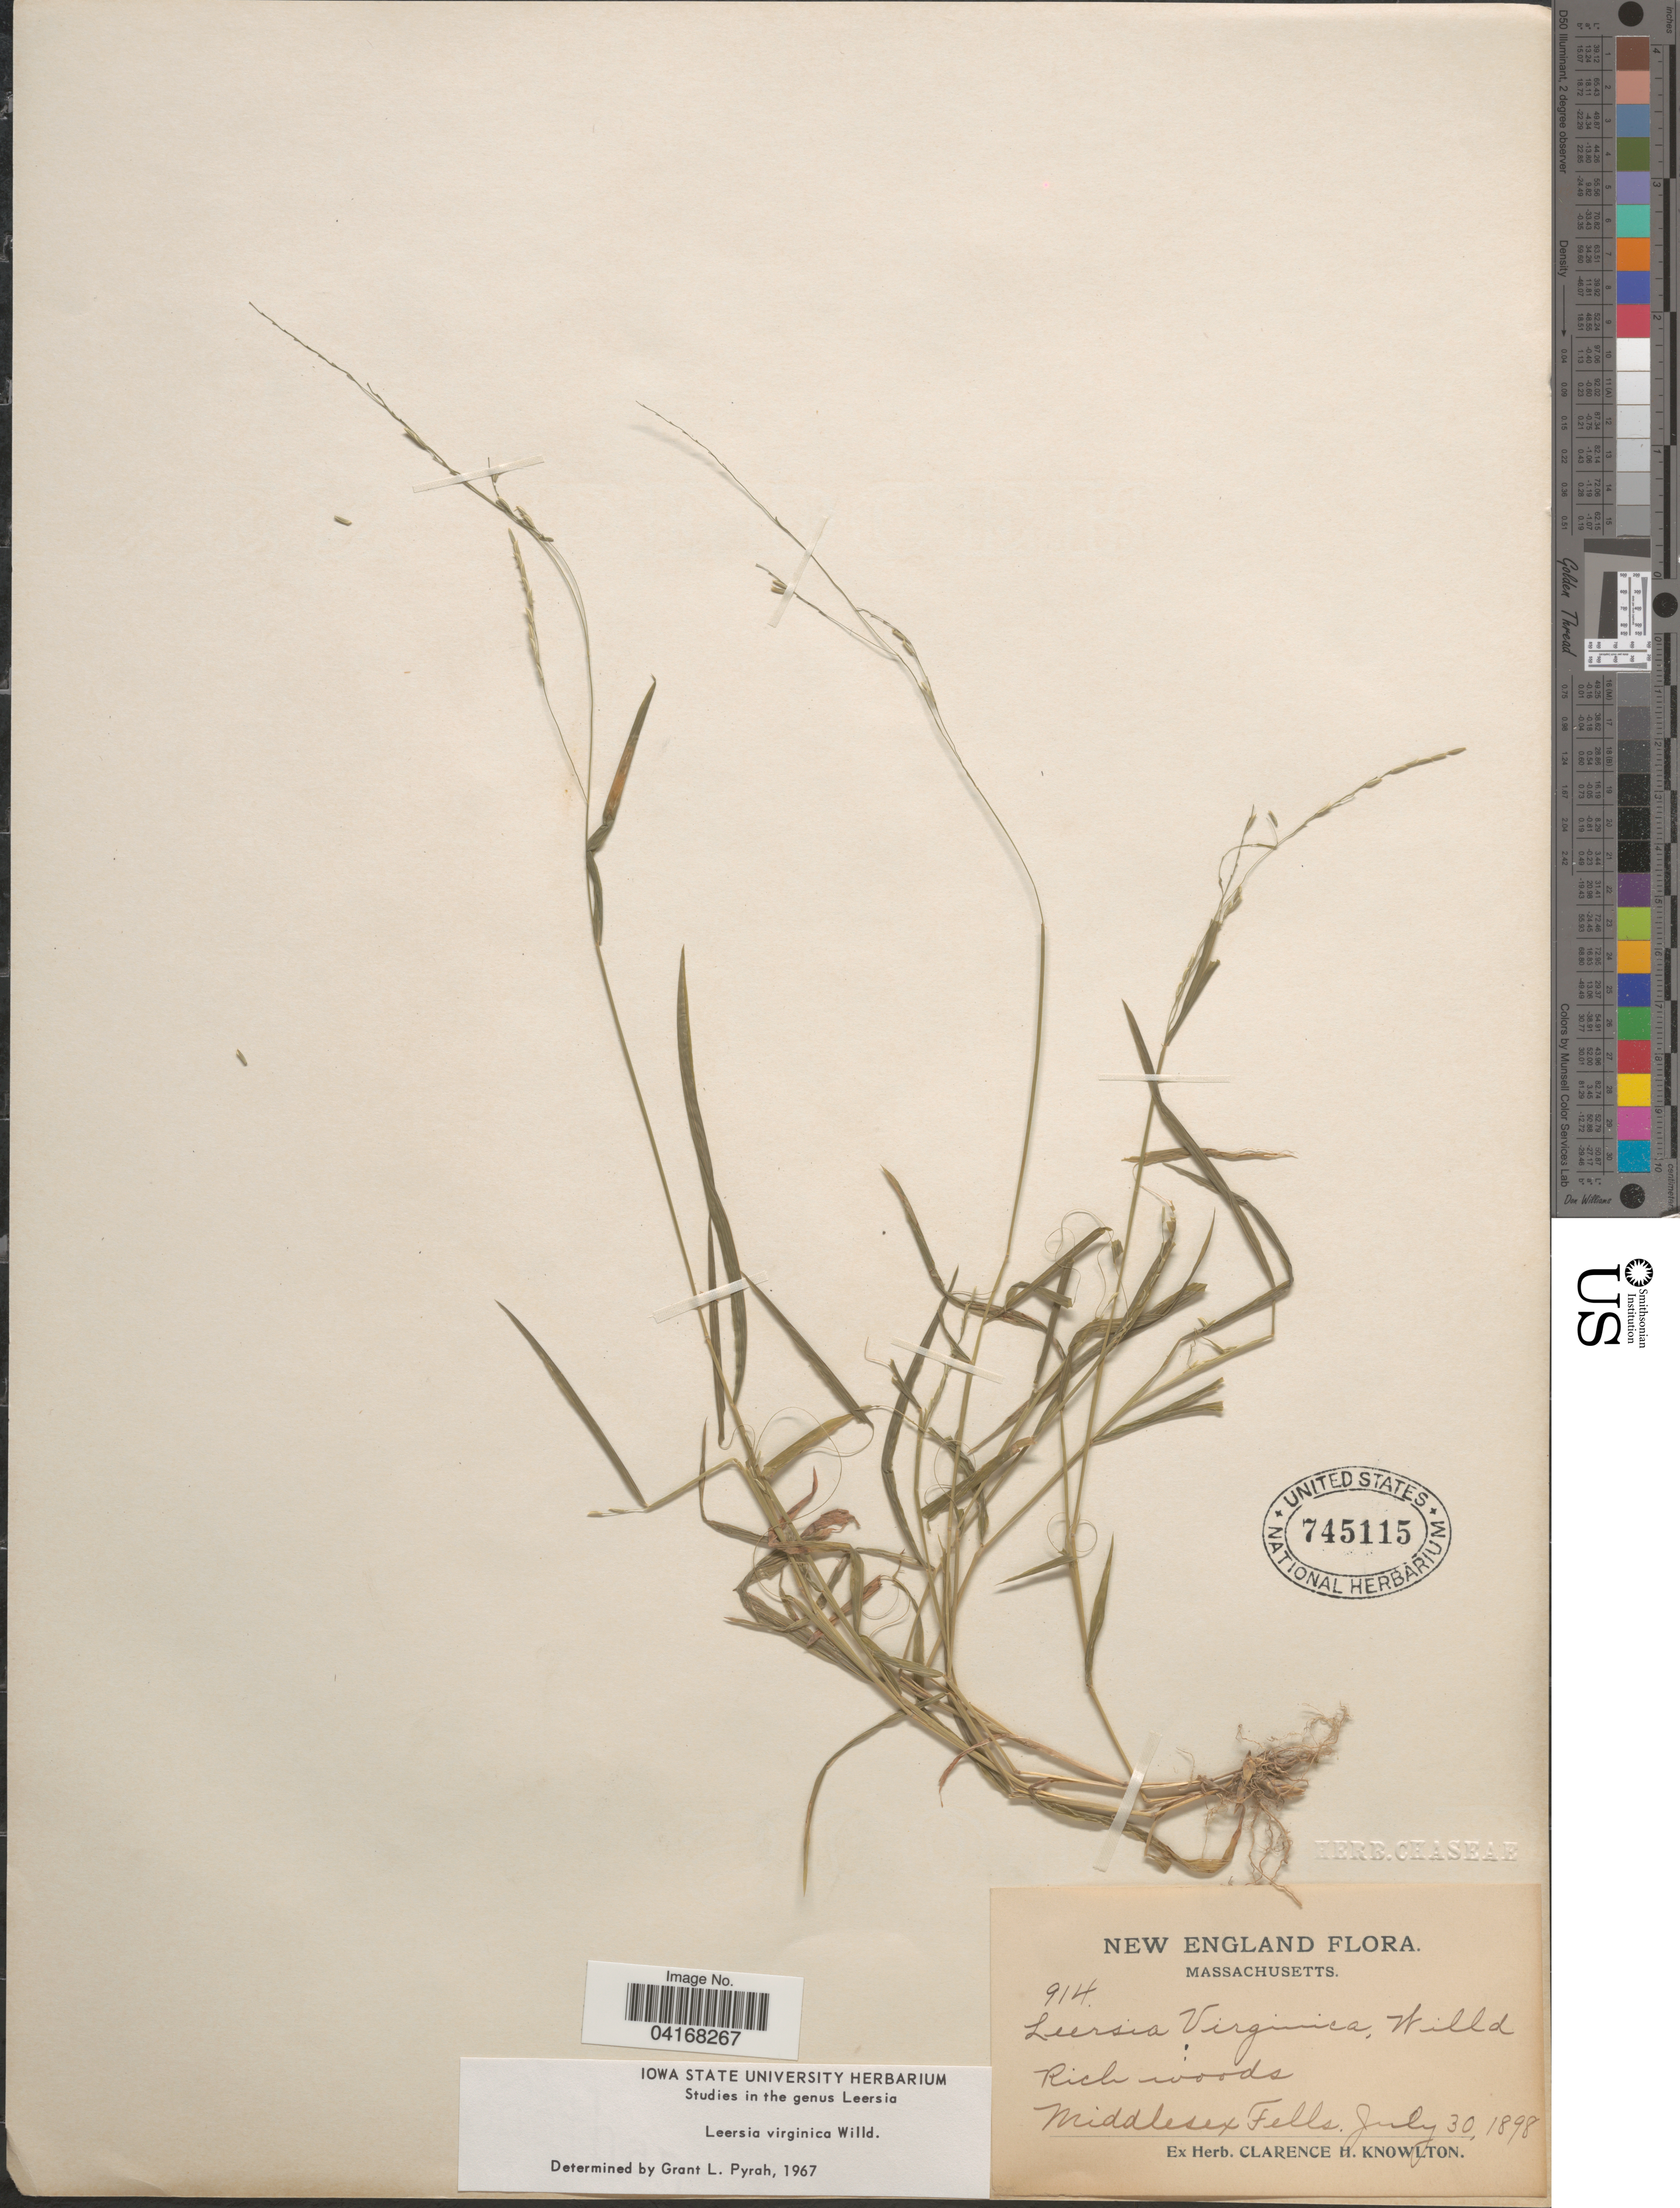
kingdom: Plantae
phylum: Tracheophyta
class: Liliopsida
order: Poales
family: Poaceae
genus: Leersia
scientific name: Leersia virginica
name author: Willd.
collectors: Ex Herb. Clarence H. Knowlton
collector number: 914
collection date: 1898-07-30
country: United States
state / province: Massachusetts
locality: New England. Middlesex Fells.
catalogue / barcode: US 745115